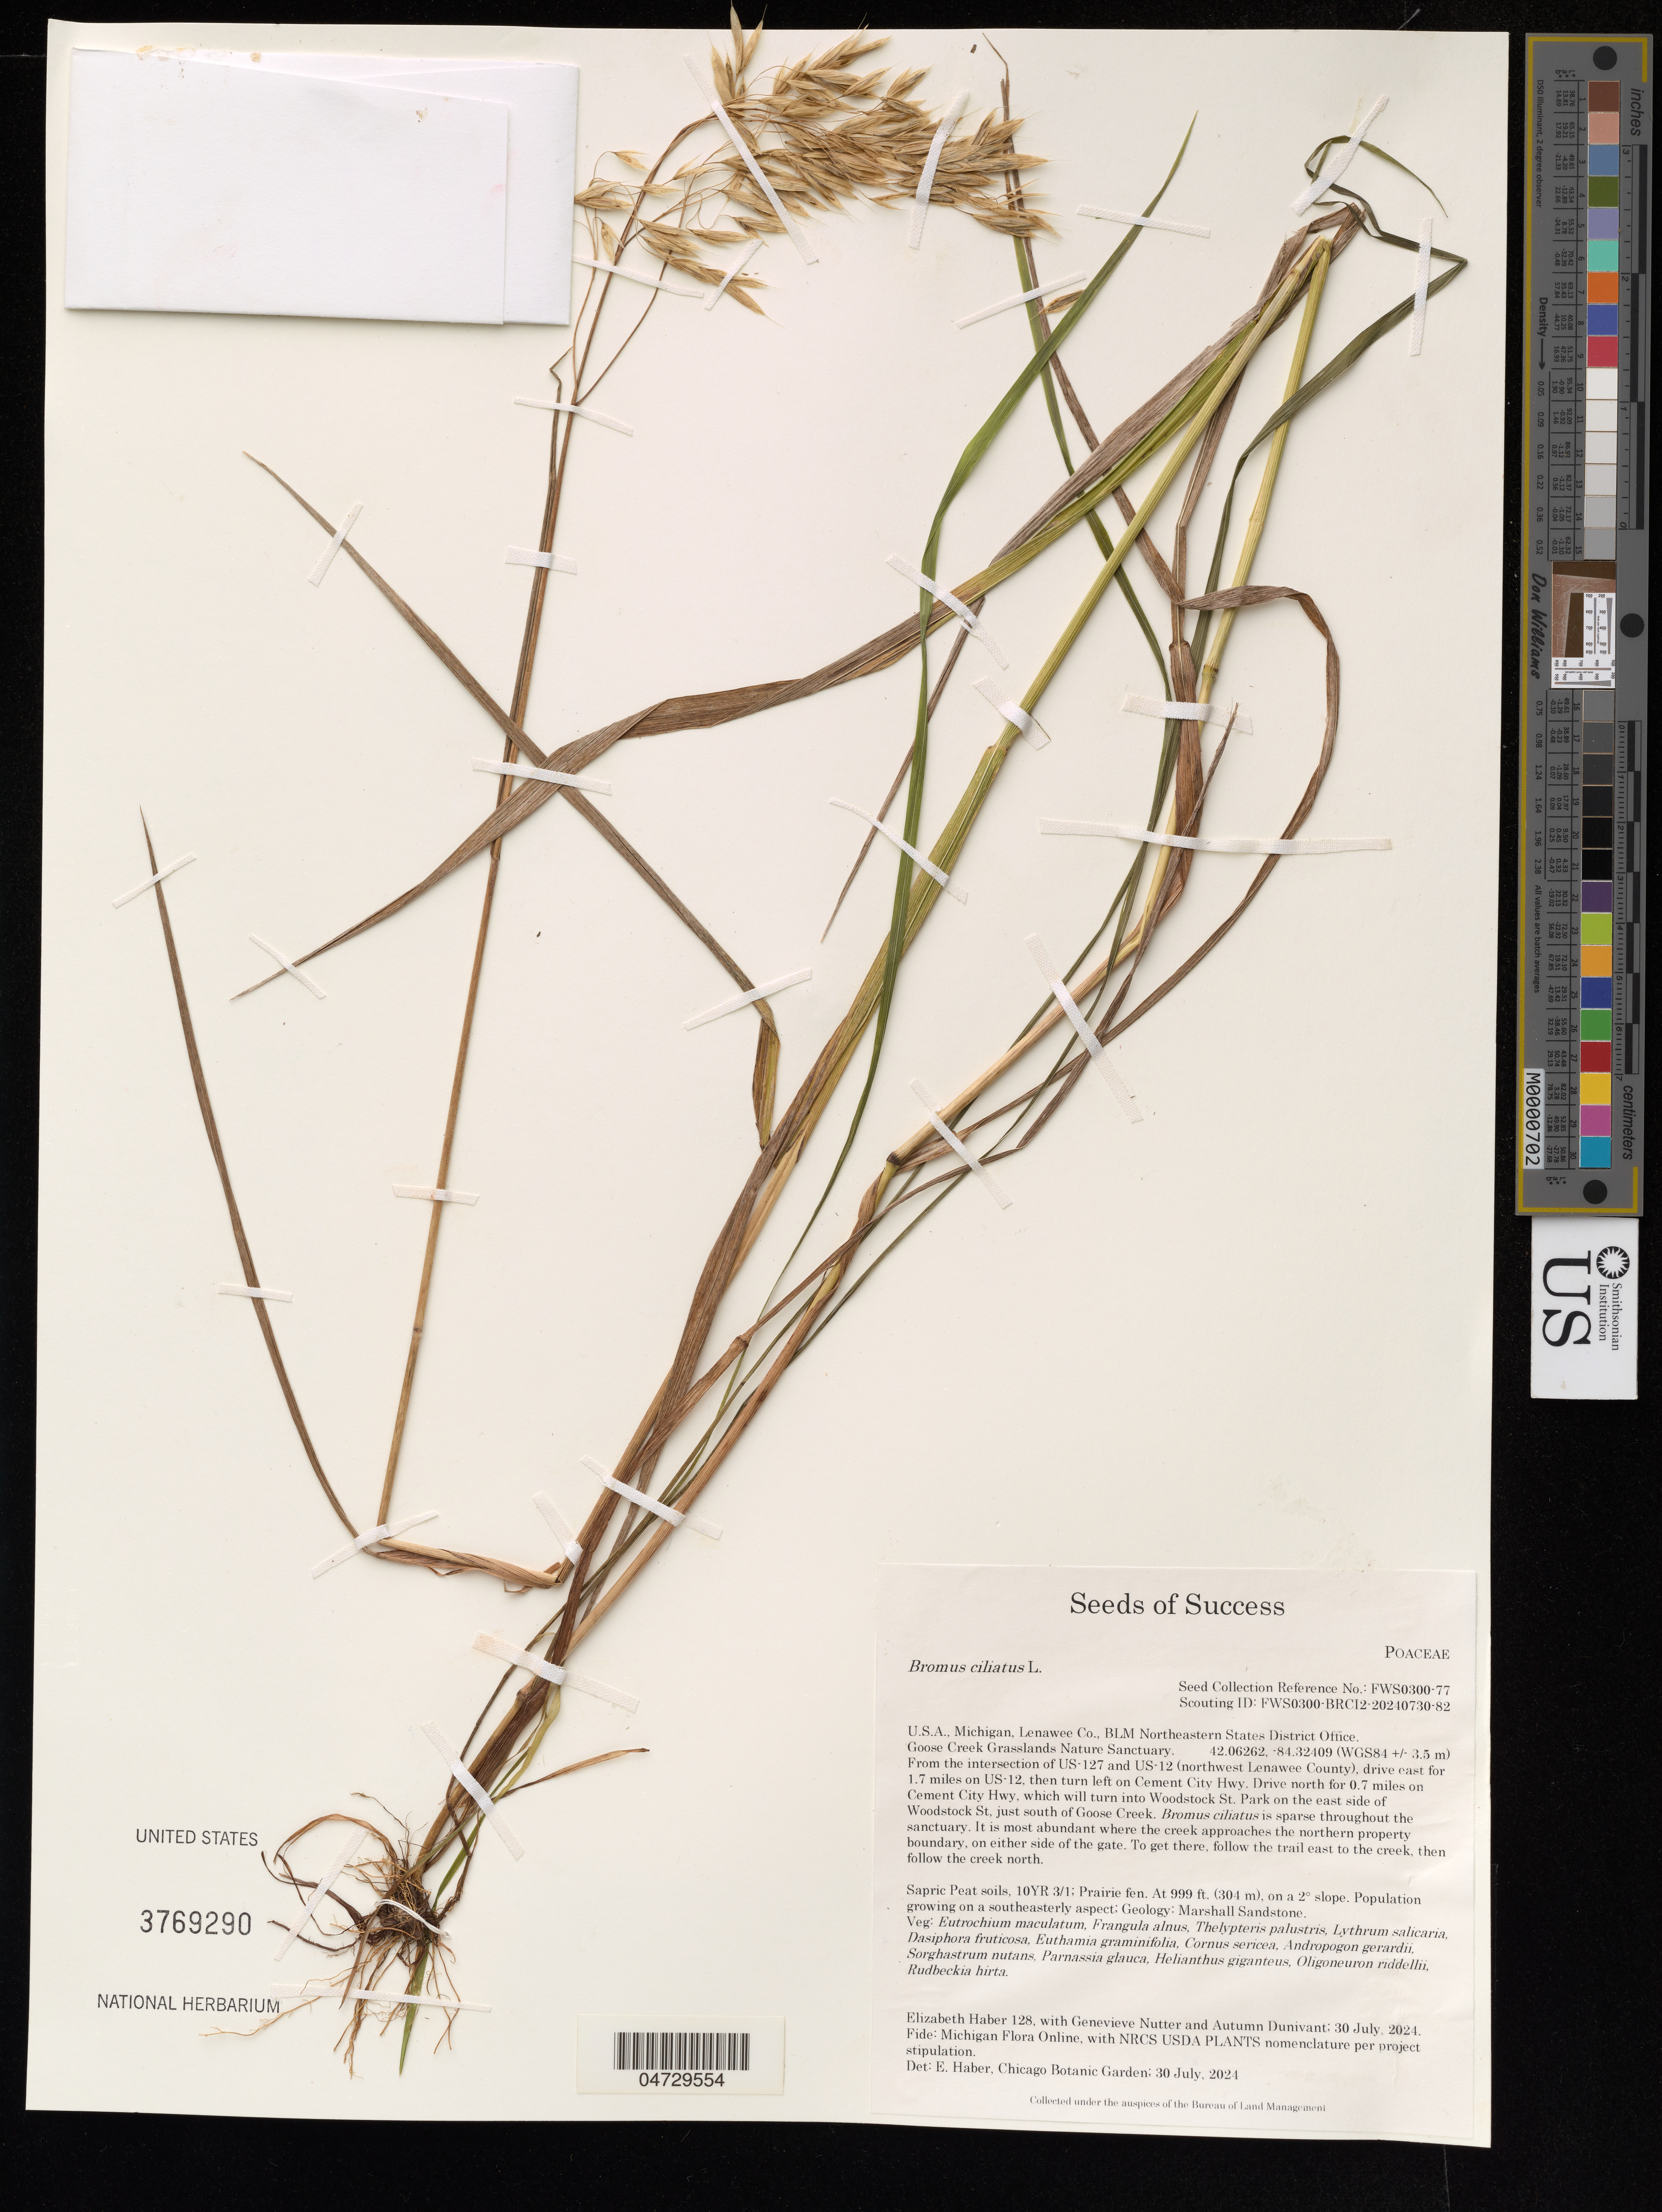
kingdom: Plantae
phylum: Tracheophyta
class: Liliopsida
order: Poales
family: Poaceae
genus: Bromus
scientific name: Bromus ciliatus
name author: L.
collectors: E. Haber, G. Nutter & A. Dunivant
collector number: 128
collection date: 2024-07-30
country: United States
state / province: Michigan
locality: Lenawee Co., BLM Northeastern States District Office. Goose Creek Grasslands Nature Sanctuary. (WGS84 +/- 3.5 m).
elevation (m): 304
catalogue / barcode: US 3769290